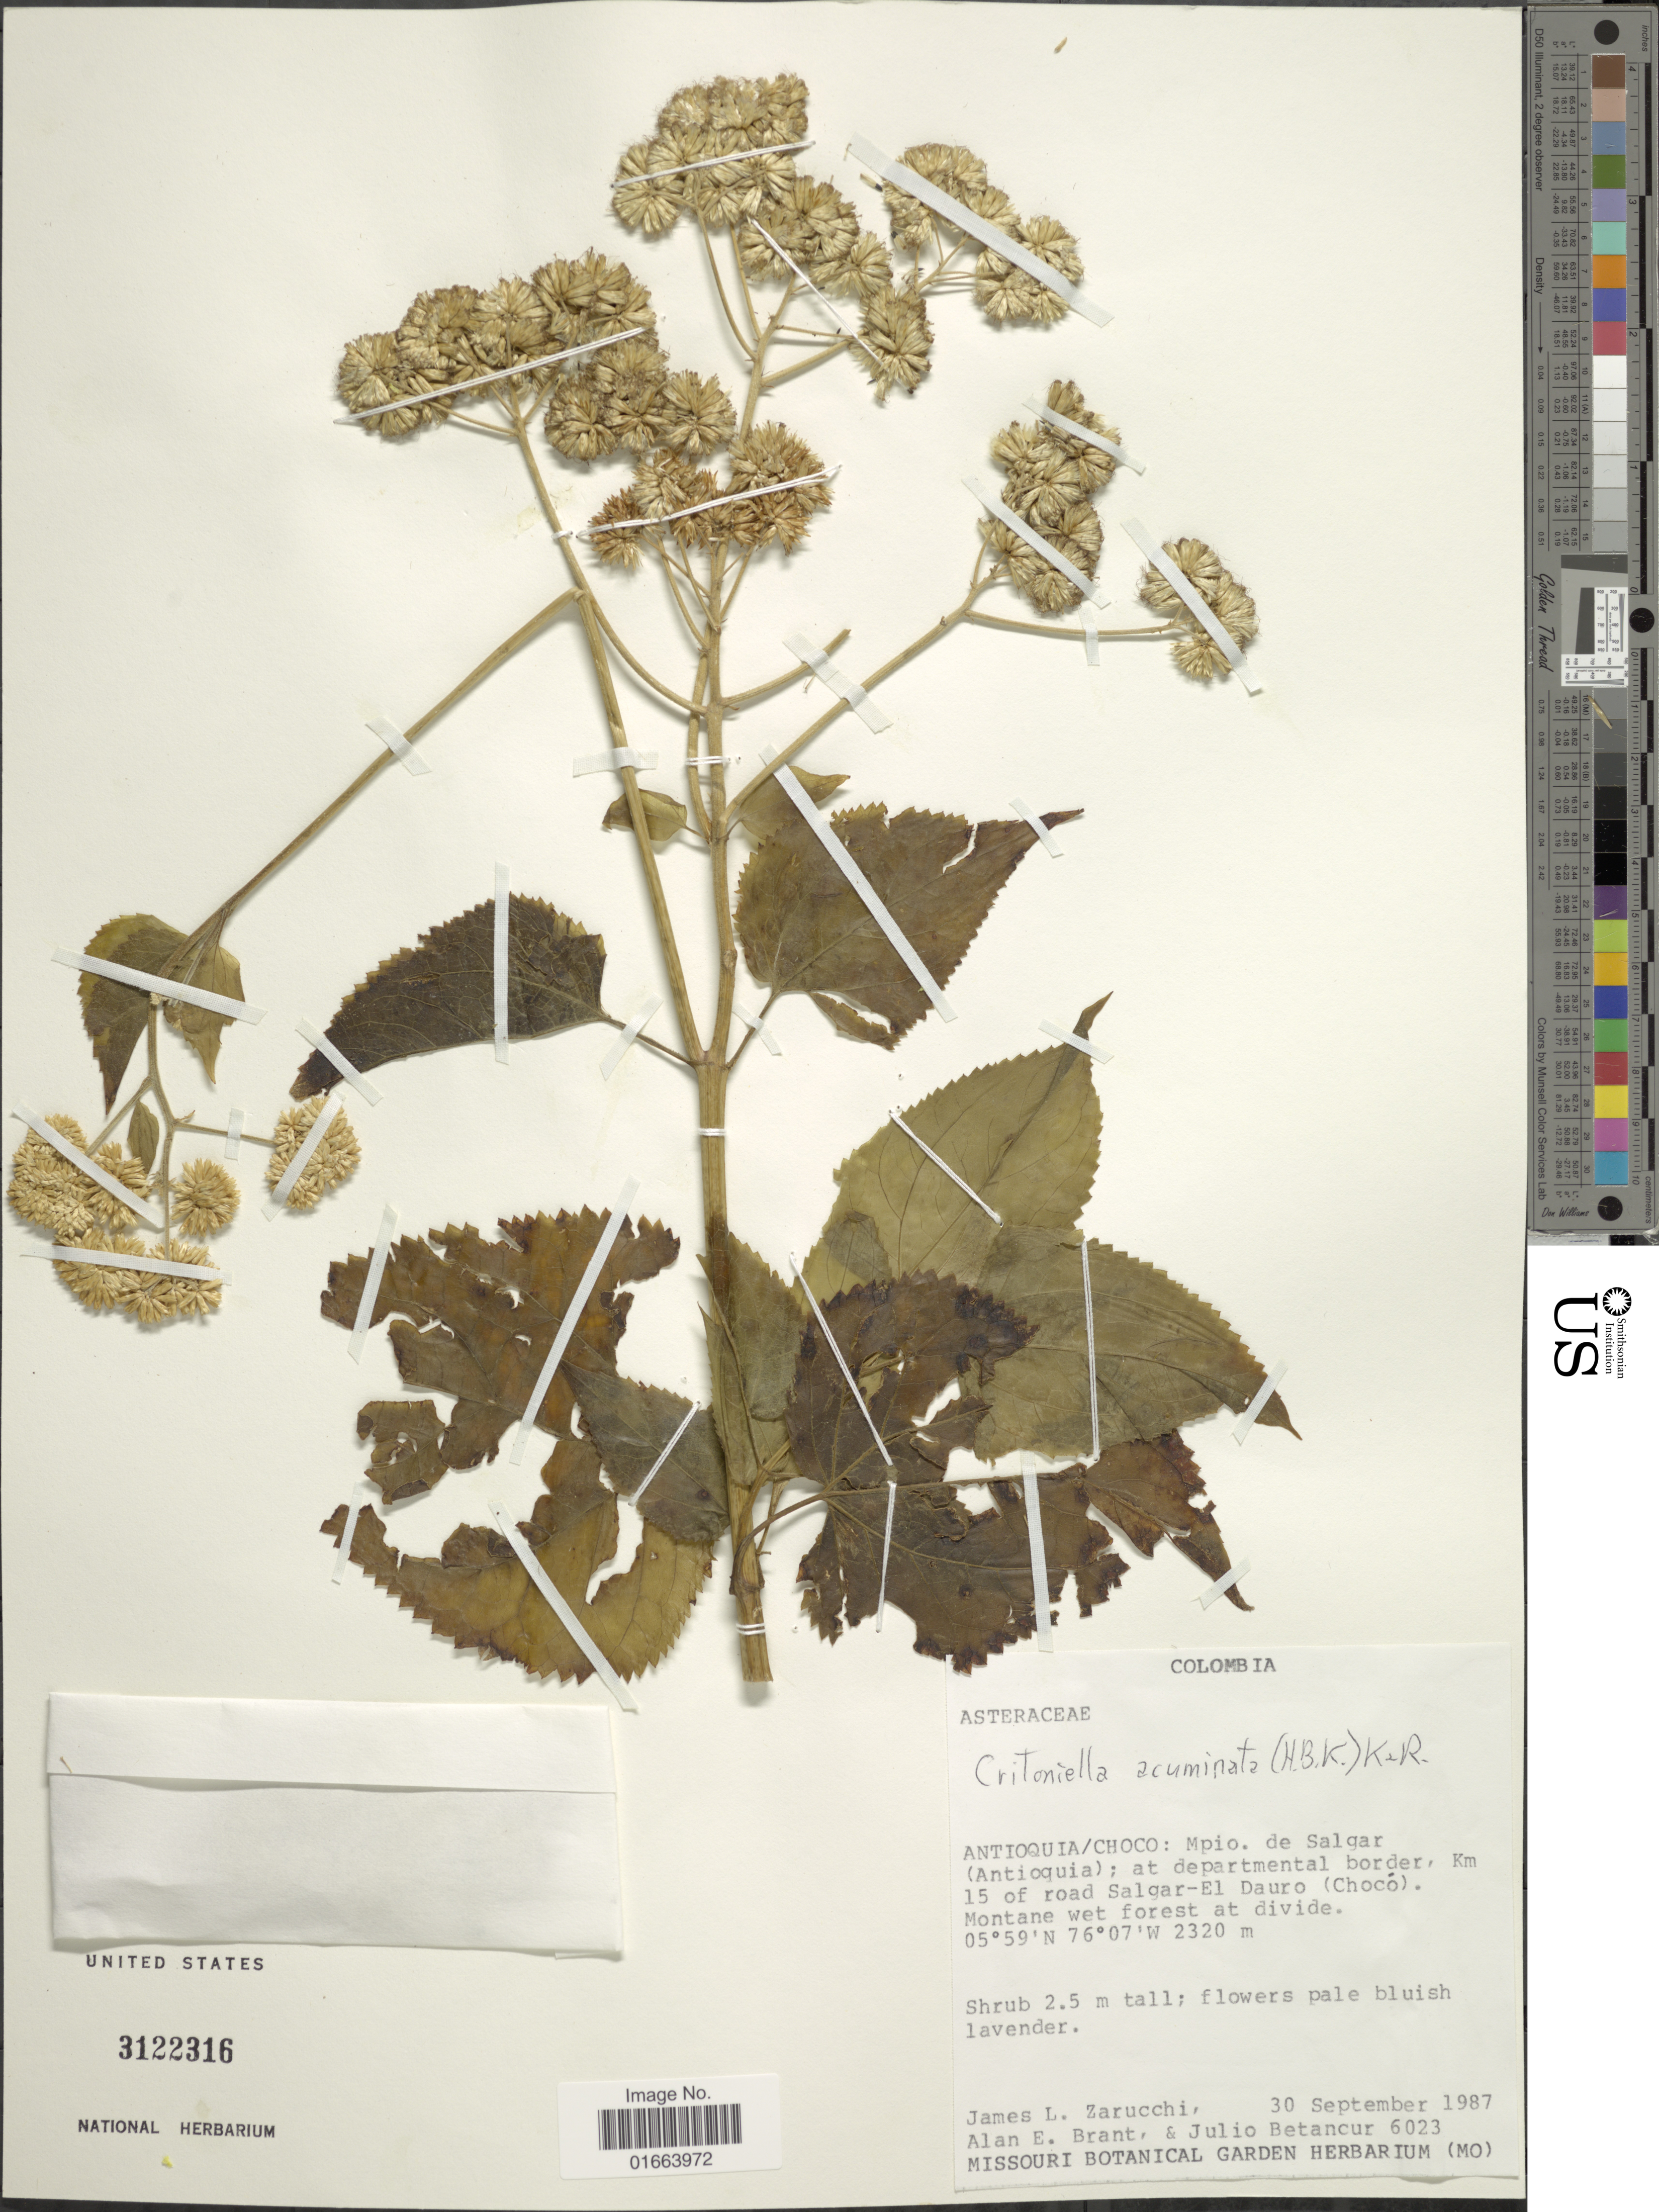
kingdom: Plantae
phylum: Tracheophyta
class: Magnoliopsida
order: Asterales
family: Asteraceae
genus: Critoniella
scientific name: Critoniella acuminata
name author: (Kunth) R.M. King & H. Rob.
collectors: J. L. Zarucchi, A. Brant & J. Betancur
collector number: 6023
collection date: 1987-09-30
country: Colombia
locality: Antioquia/Choco: Mpio. de Salgar (Antioquia); at departmental border, km 15 of road Salgar-El Dauro (Chocó)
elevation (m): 2320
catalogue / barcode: US 3122316